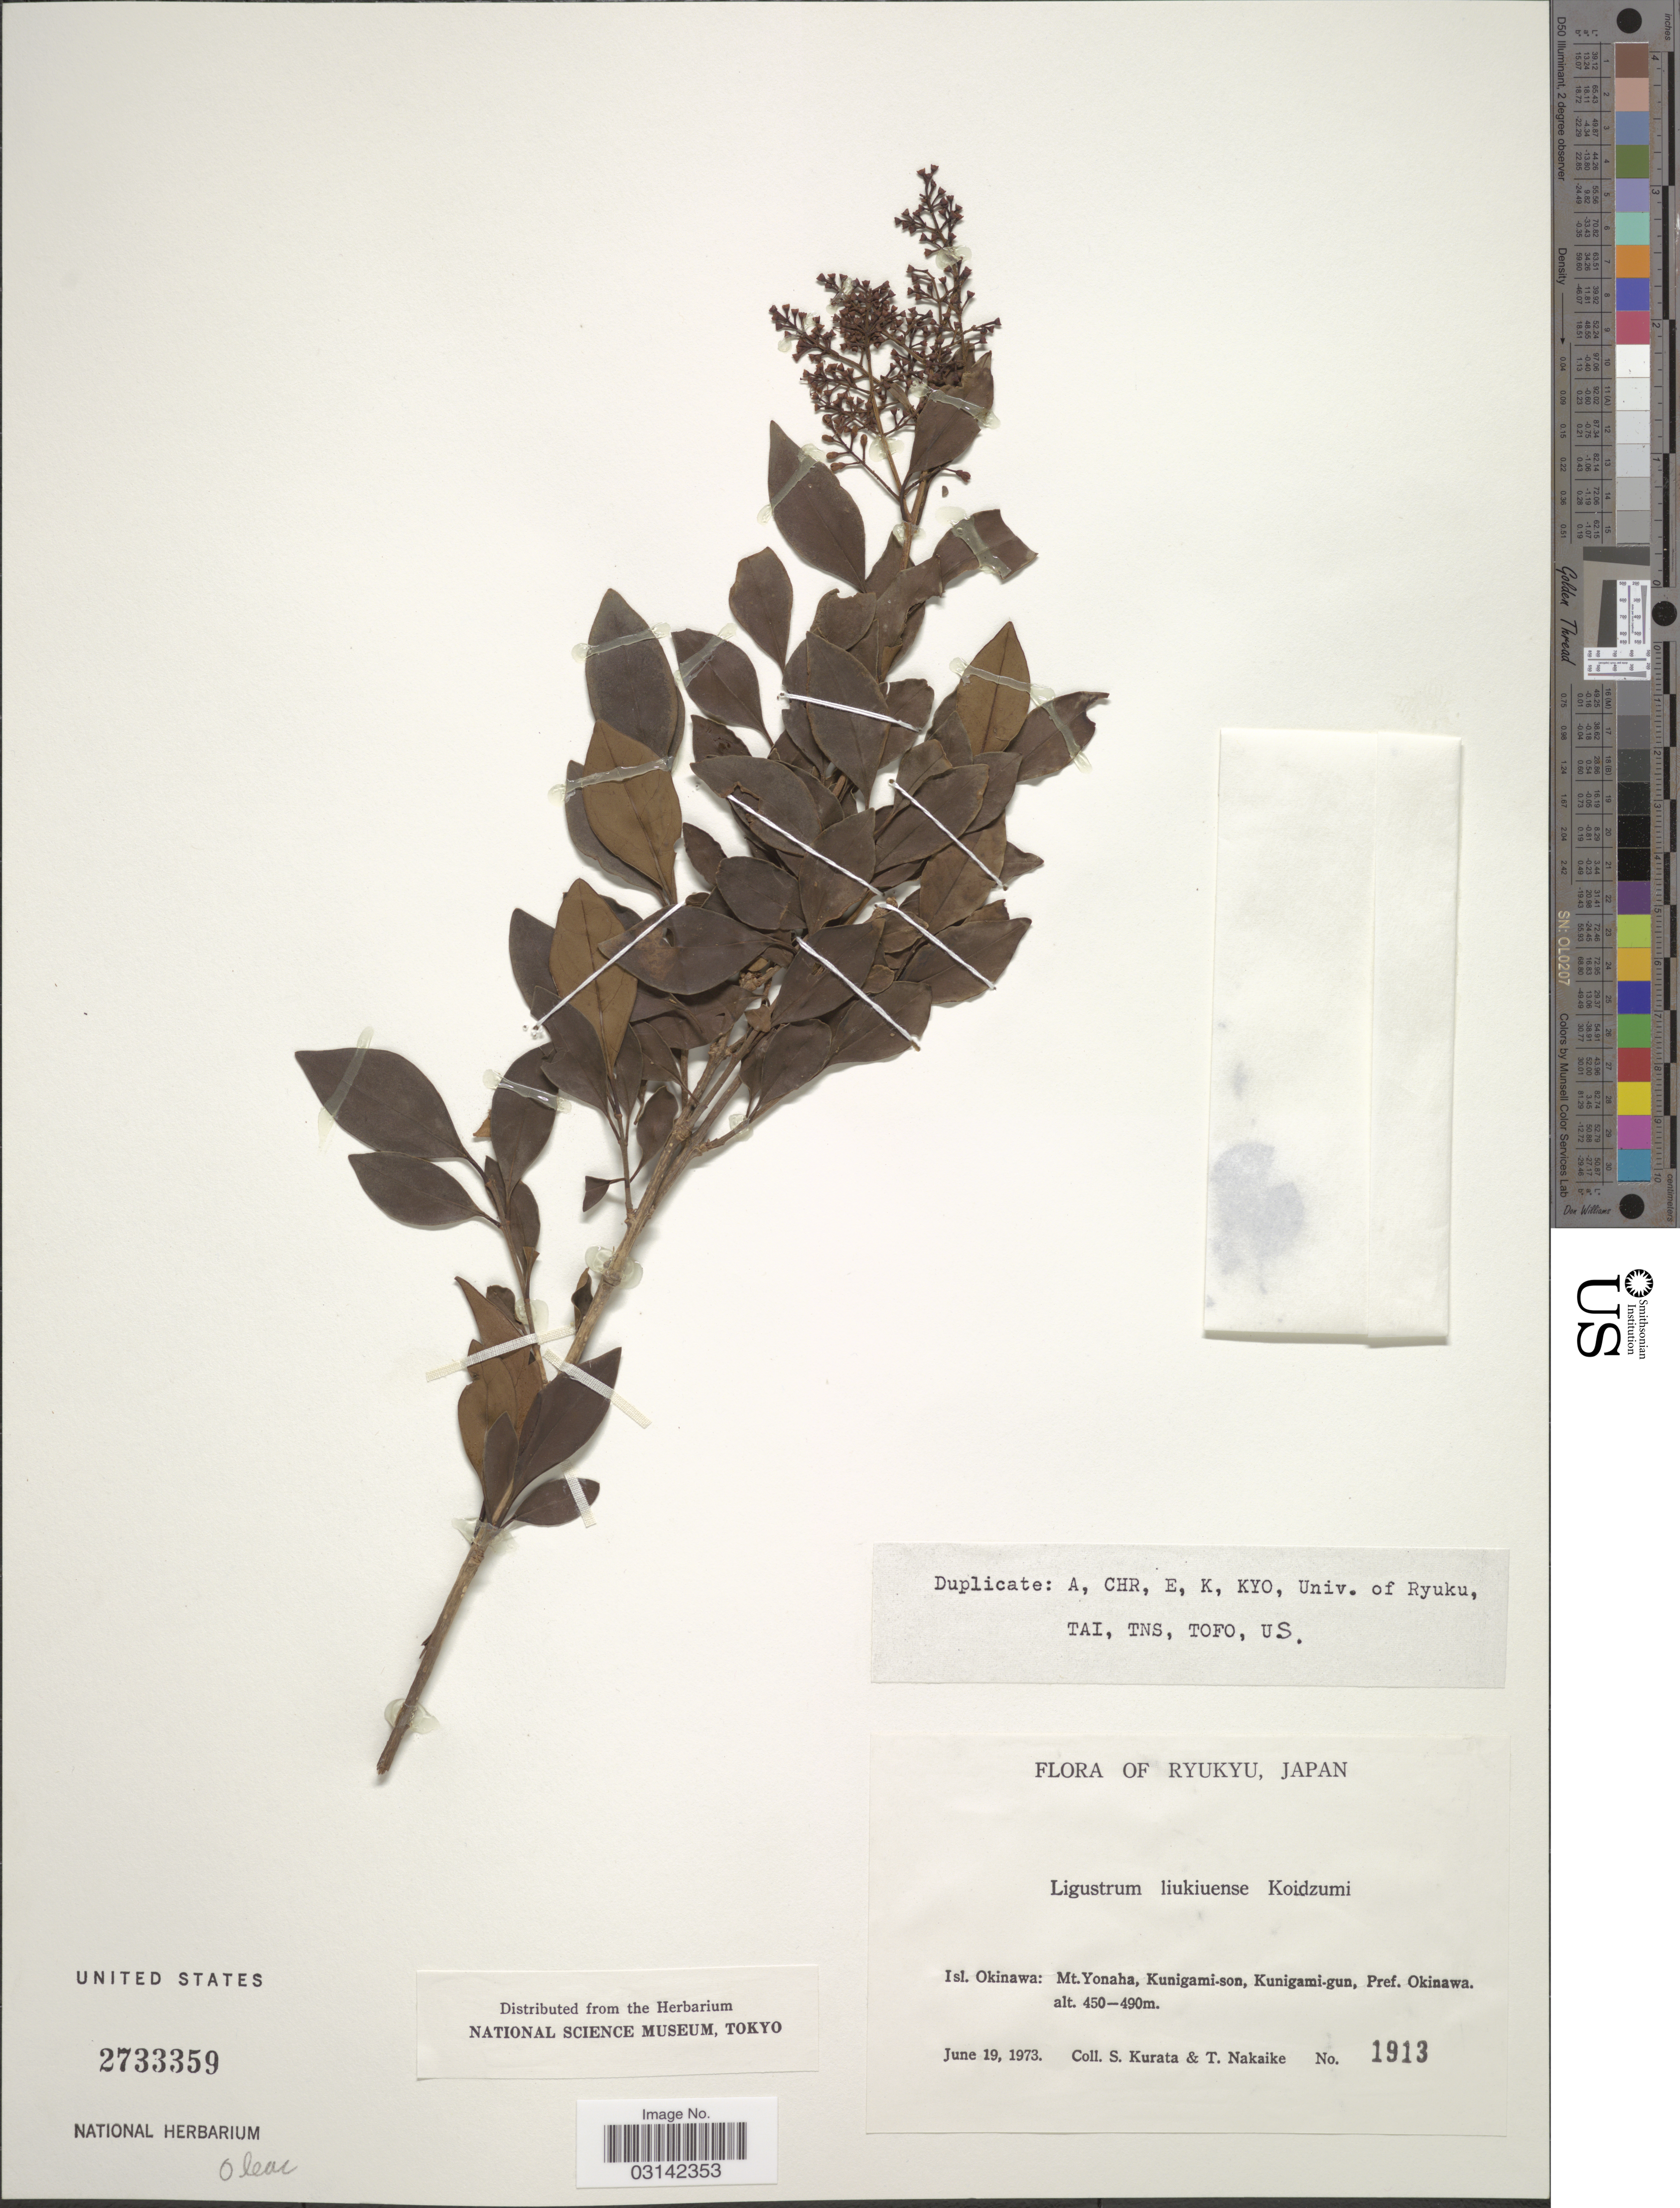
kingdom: Plantae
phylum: Tracheophyta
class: Magnoliopsida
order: Lamiales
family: Oleaceae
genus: Ligustrum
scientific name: Ligustrum liukiuense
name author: Koidz.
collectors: Sa. Kurata & T. Nakaike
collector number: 1913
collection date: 1973-06-19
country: Japan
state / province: Okinawa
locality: Ryukyu. Isl. Okinawa: Mt. Yonaha, Kunigami-son, Kunigami-gun, Pref. Okinawa.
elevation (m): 450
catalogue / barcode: US 2733359